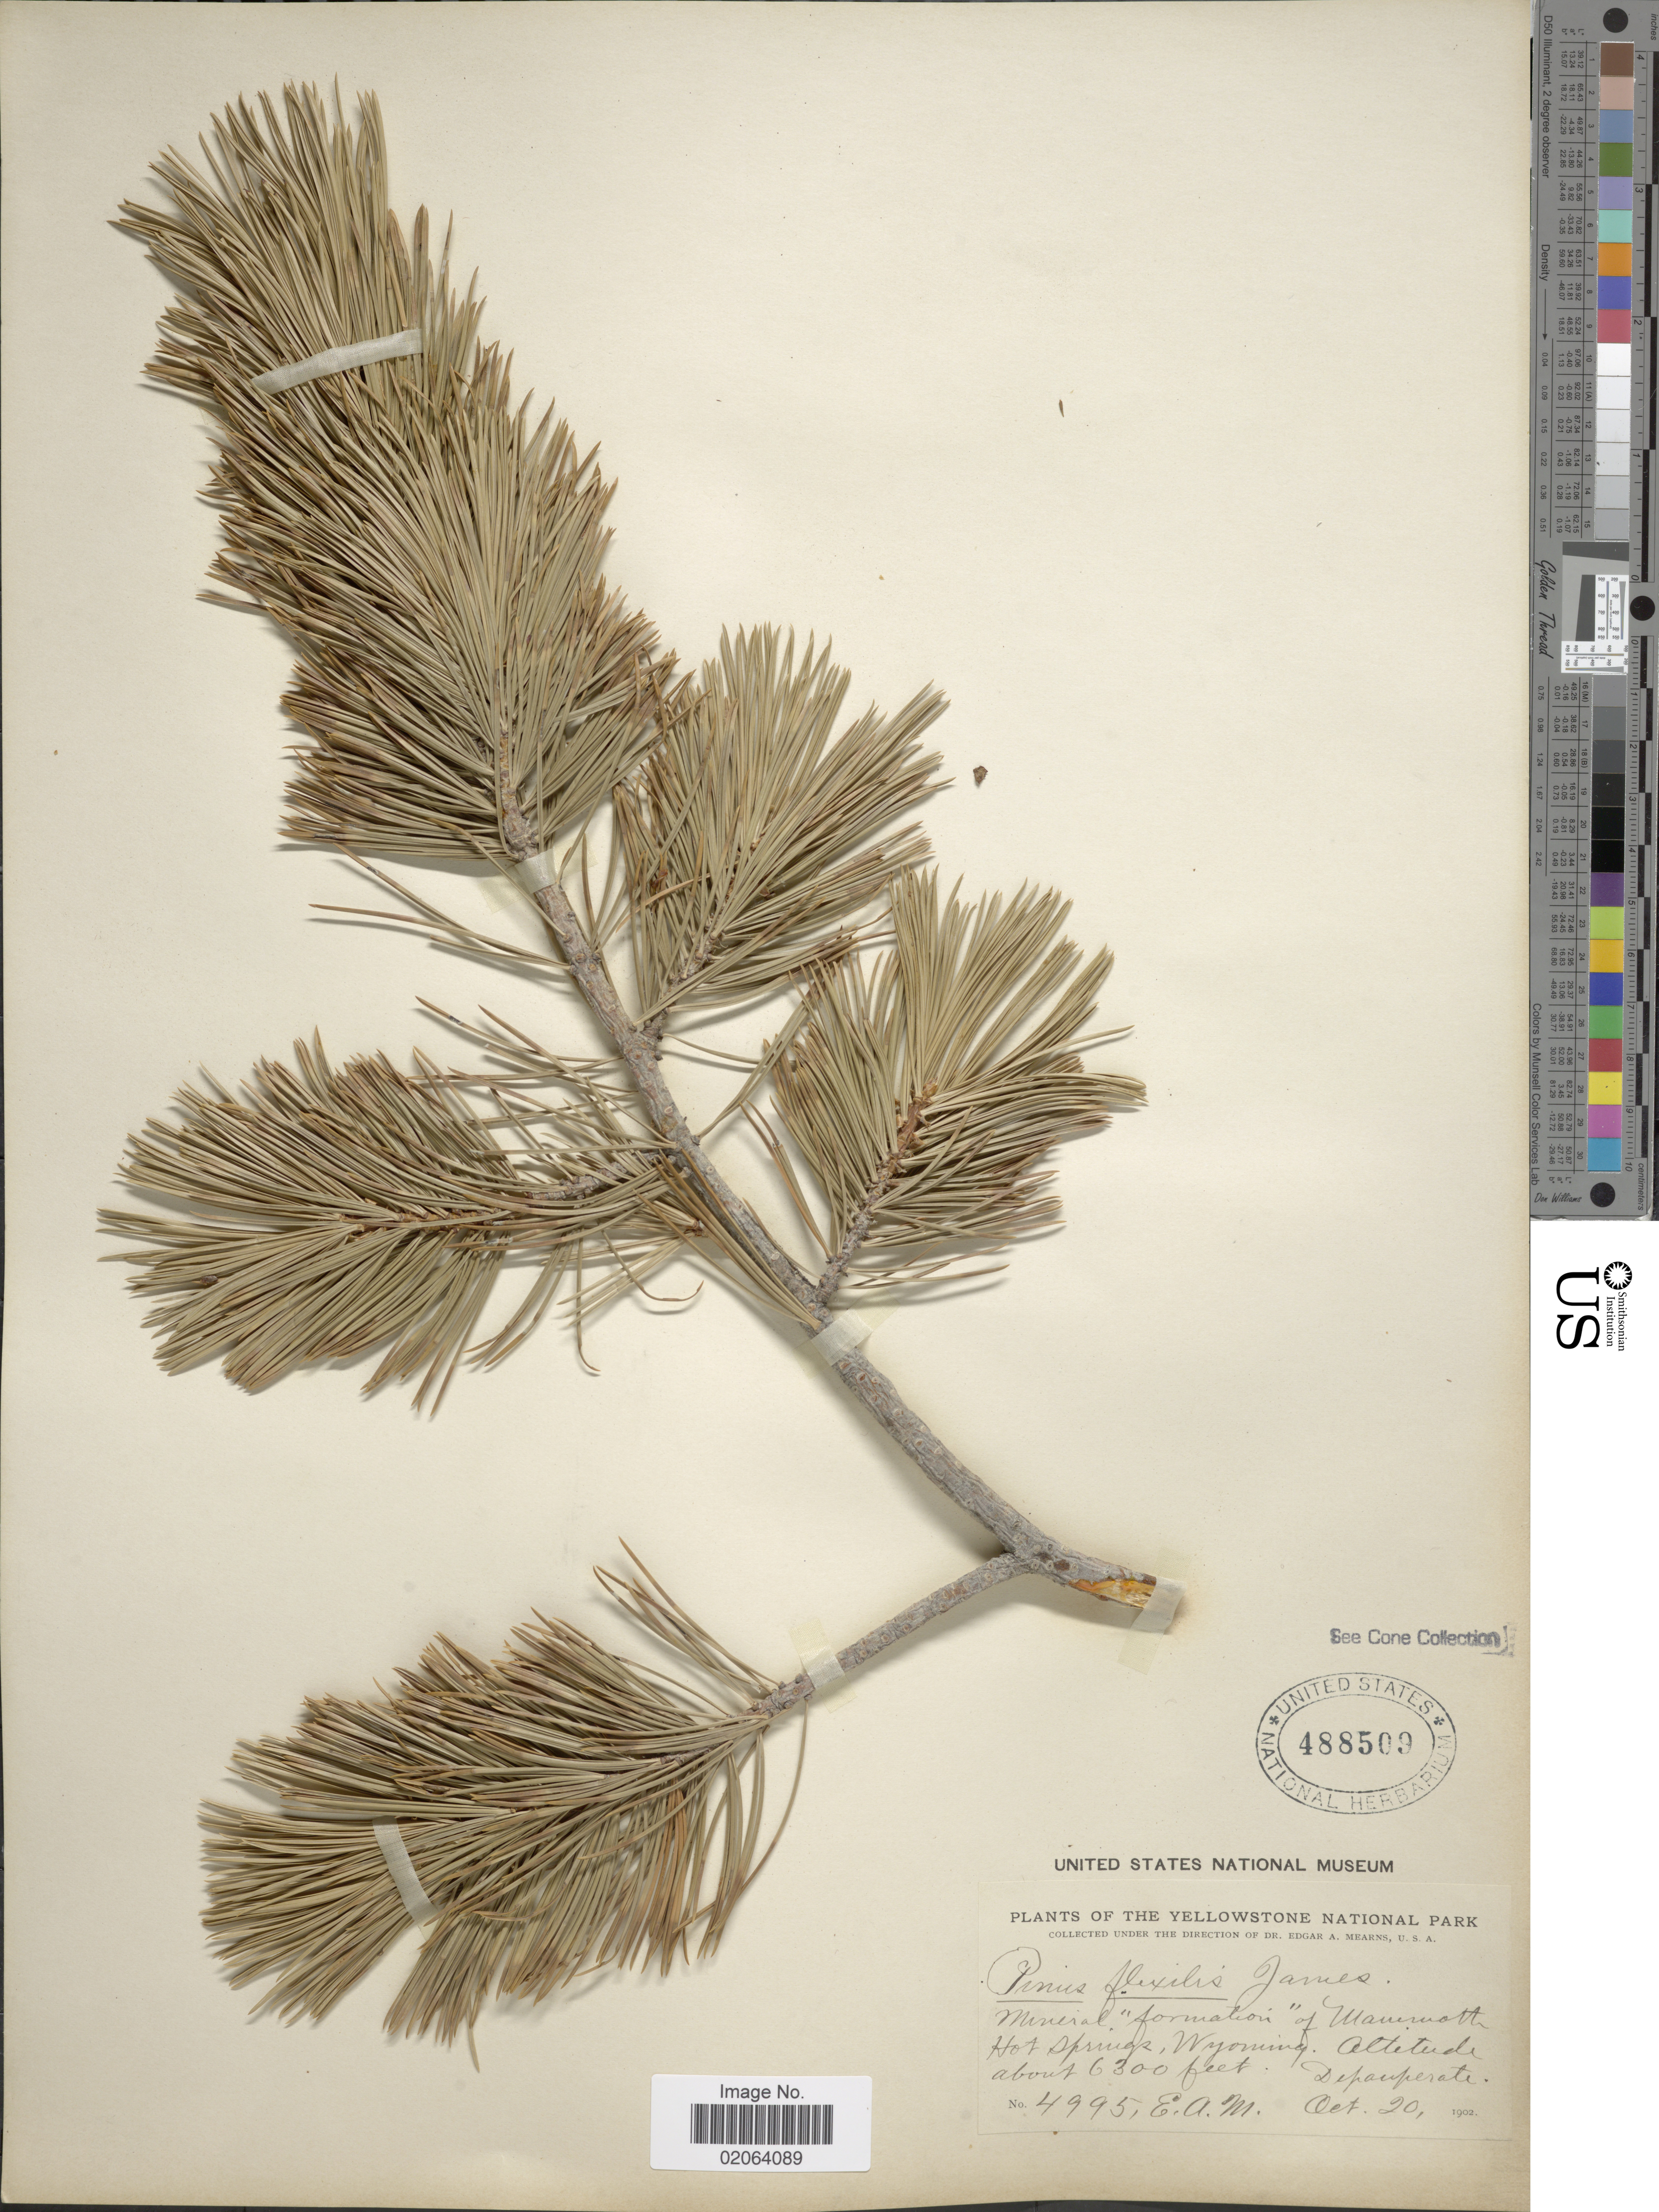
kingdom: Plantae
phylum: Tracheophyta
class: Pinopsida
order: Pinales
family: Pinaceae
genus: Pinus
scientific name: Pinus flexilis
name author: E. James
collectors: E. A. Mearns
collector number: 4995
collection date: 1902-10-20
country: United States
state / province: Wyoming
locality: Yellowstone National Park. Mineral "formation" of Mammoth Hot Springs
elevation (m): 1920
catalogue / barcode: US 488509